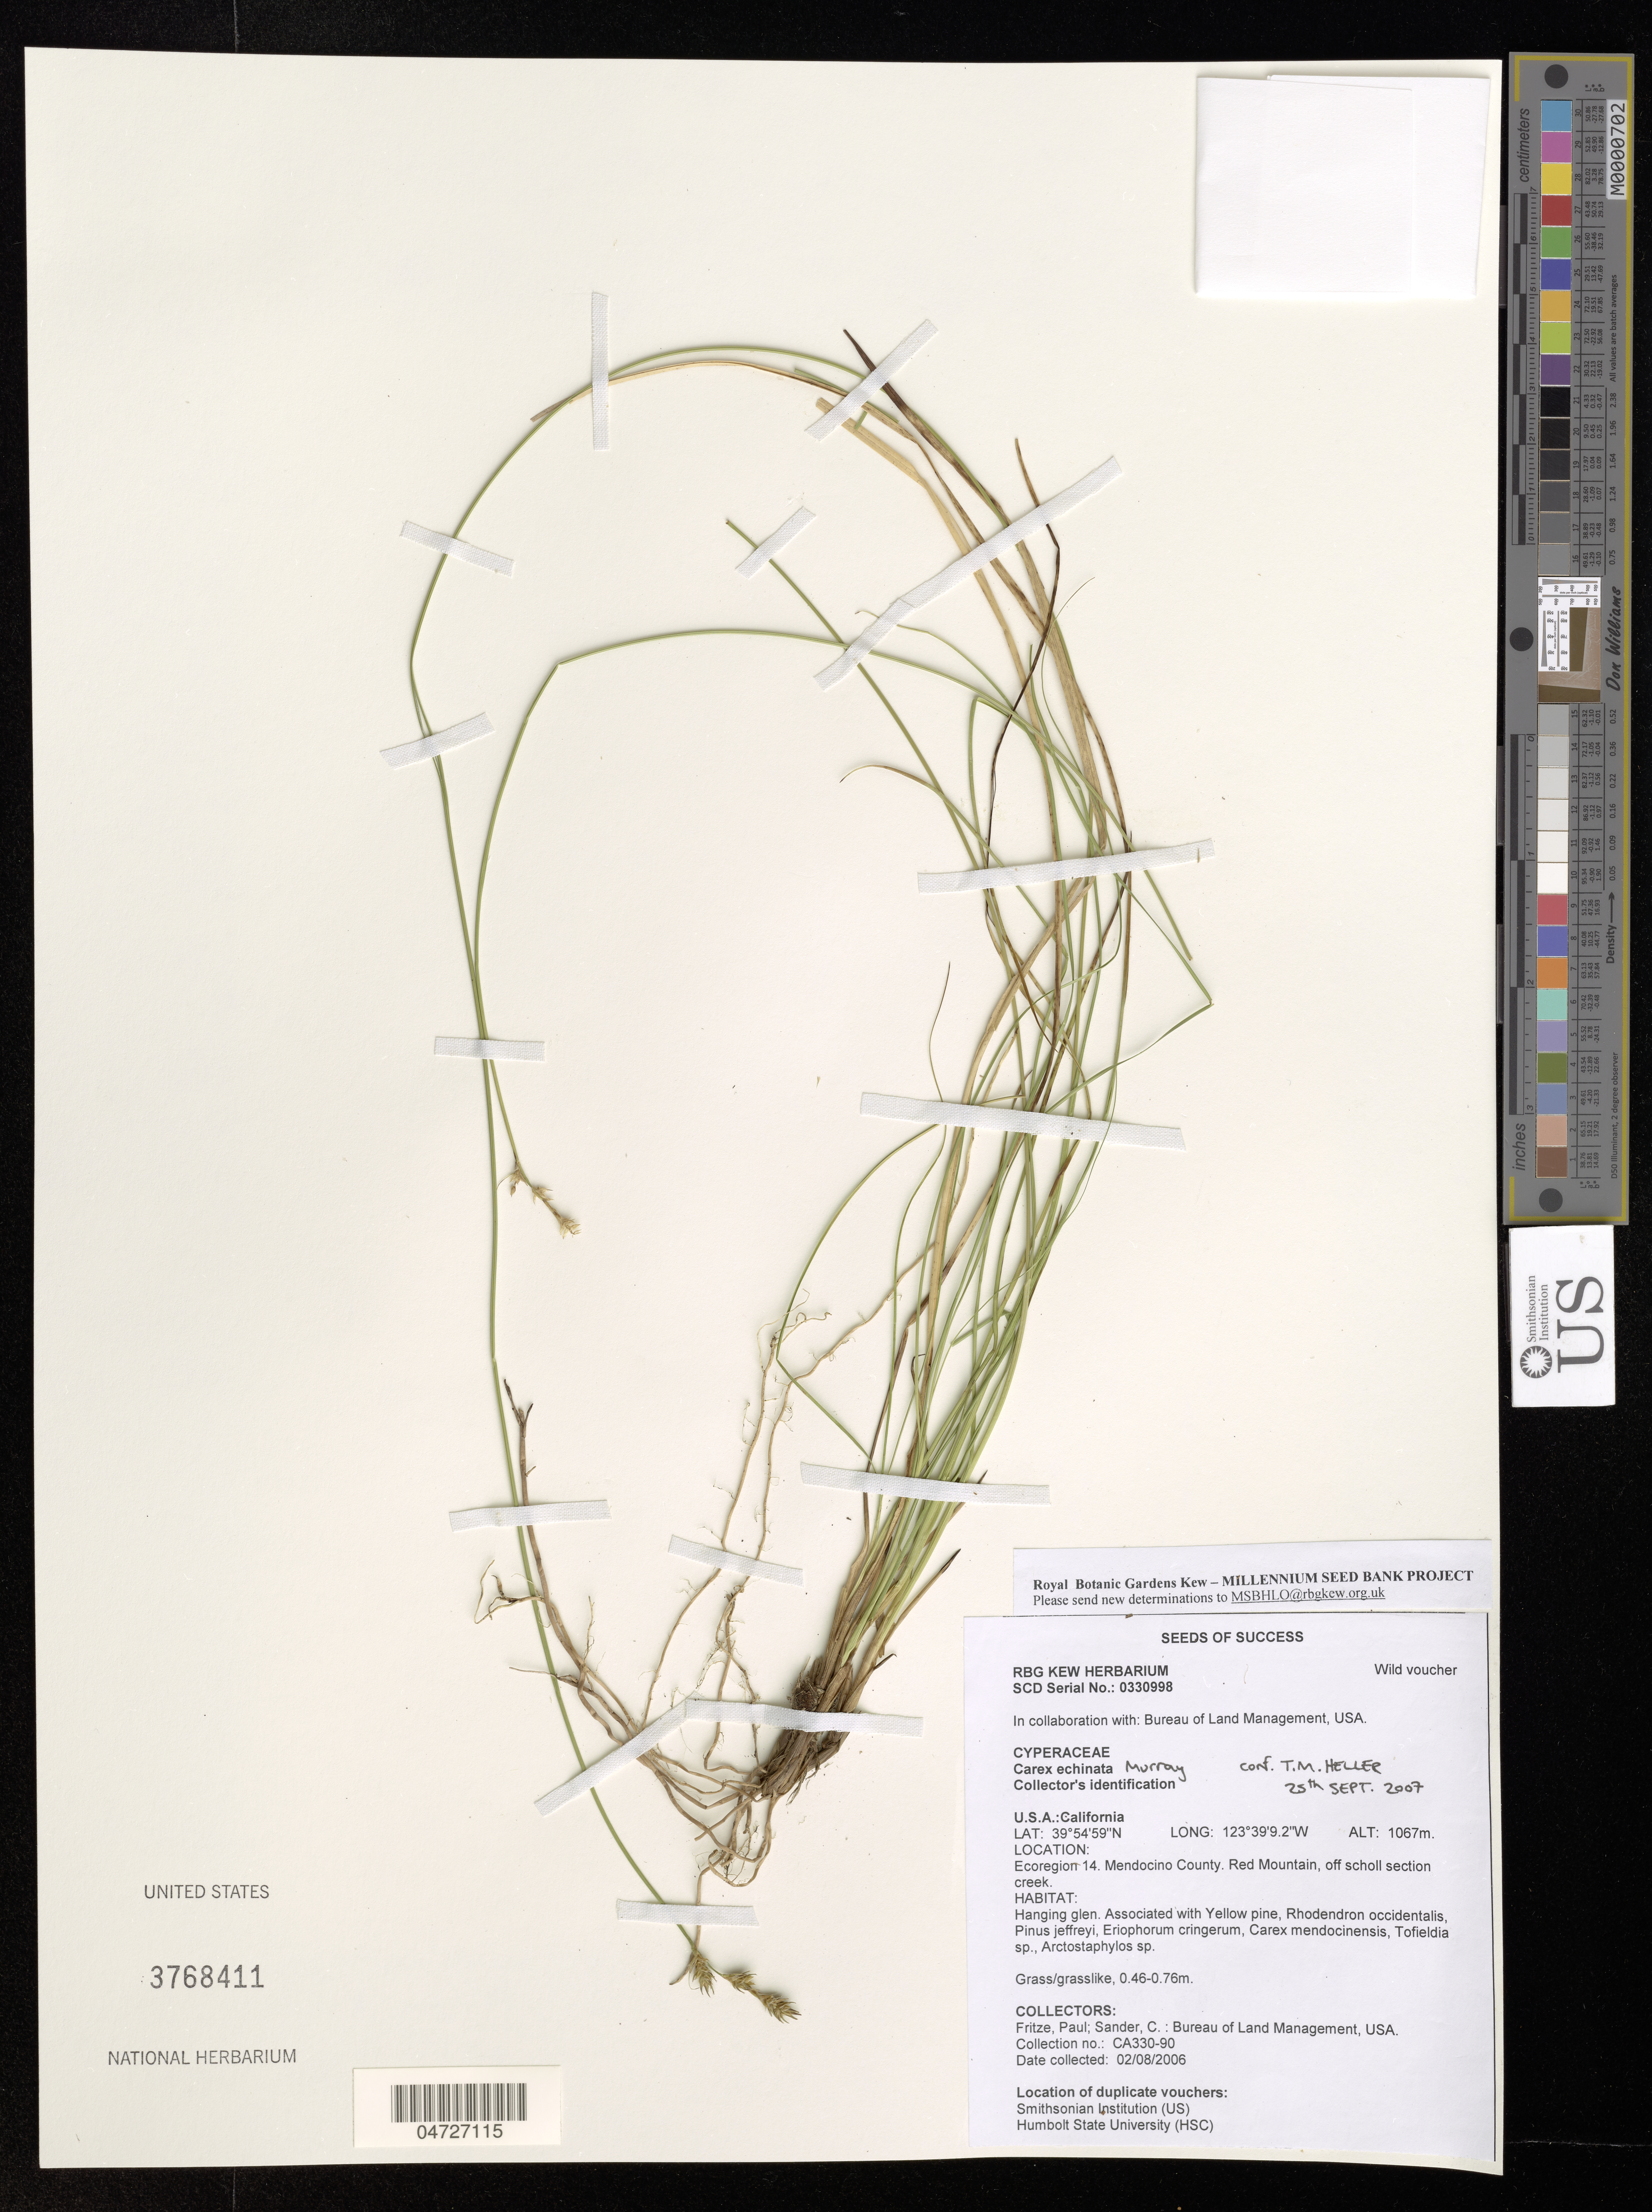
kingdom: Plantae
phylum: Tracheophyta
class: Liliopsida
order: Poales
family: Cyperaceae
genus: Carex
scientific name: Carex echinata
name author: Murray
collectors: P. Fritze & C. Sander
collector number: CA330-90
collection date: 2006-08-02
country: United States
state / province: California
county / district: Mendocino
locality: Ecoregion 14. Mendocino County. Red Mountain, off scholl section creek.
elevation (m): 1067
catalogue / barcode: US 3768411